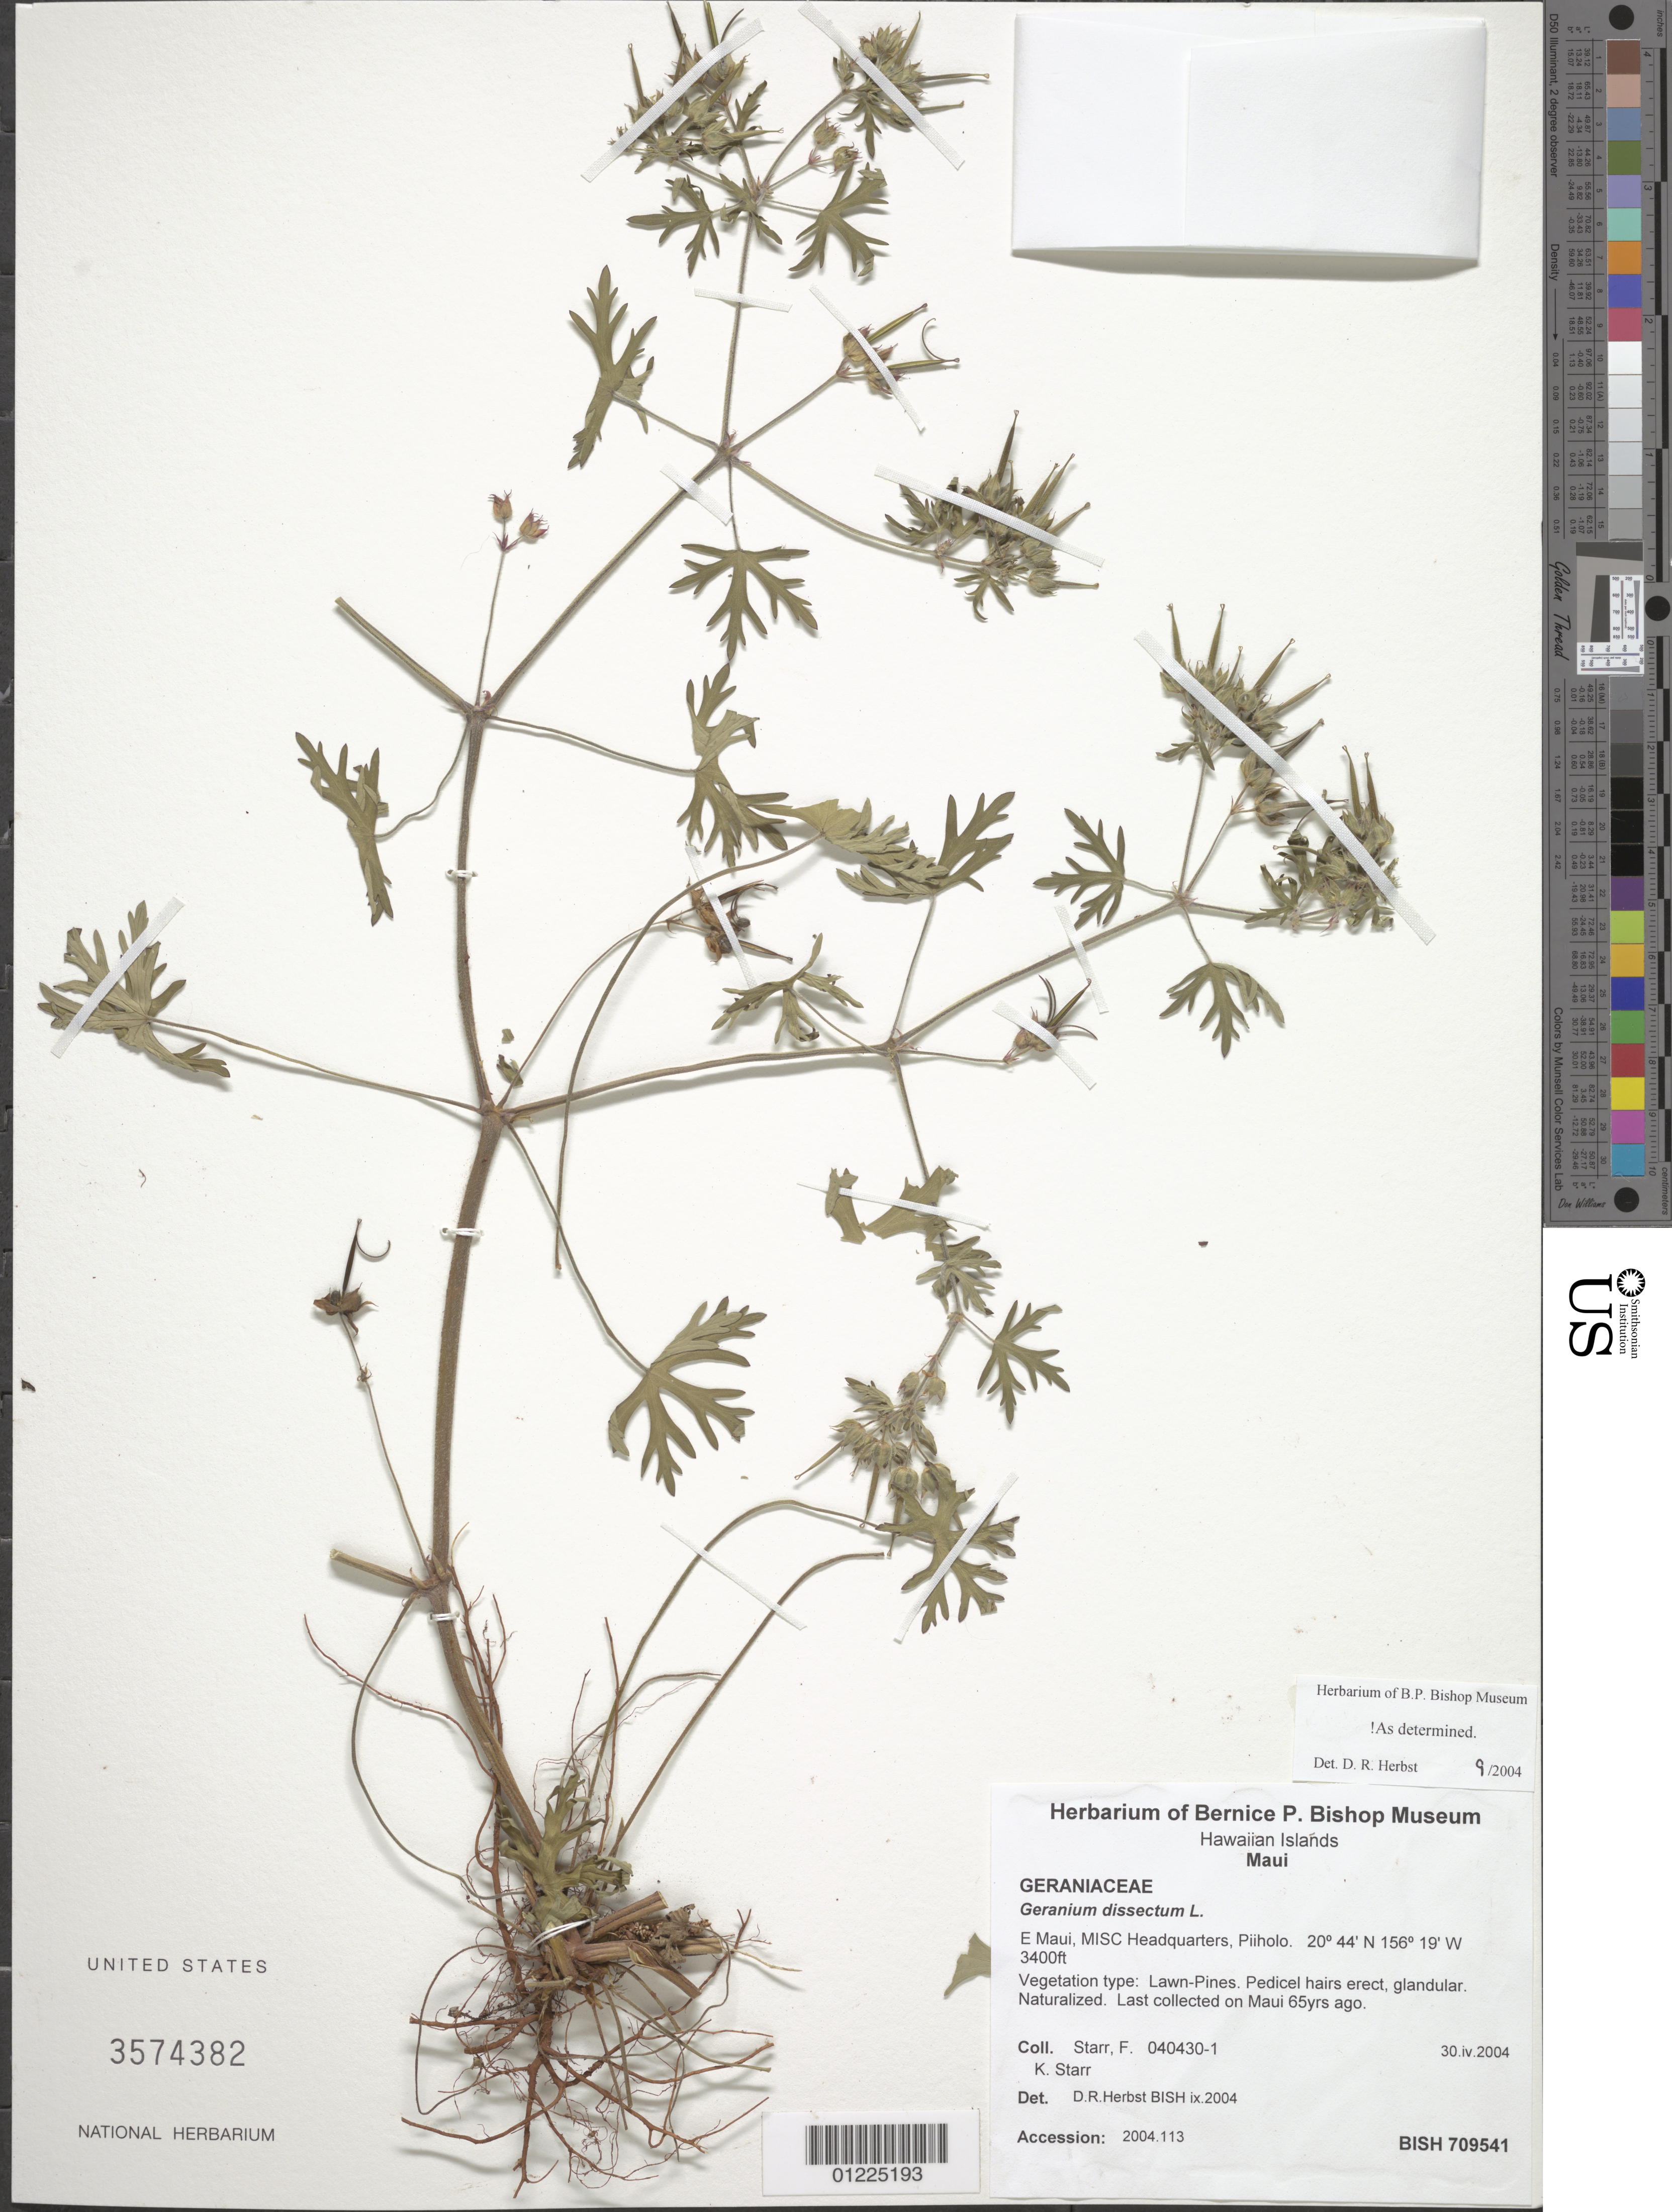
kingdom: Plantae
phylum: Tracheophyta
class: Magnoliopsida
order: Geraniales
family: Geraniaceae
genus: Geranium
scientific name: Geranium dissectum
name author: L.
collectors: F. Starr & K. Starr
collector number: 040430-1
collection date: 2004-04-30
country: United States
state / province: Hawaii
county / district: Maui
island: Maui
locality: E. Maui, MISC headquarters, Piiholo.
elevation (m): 1036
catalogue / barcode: US 3574382